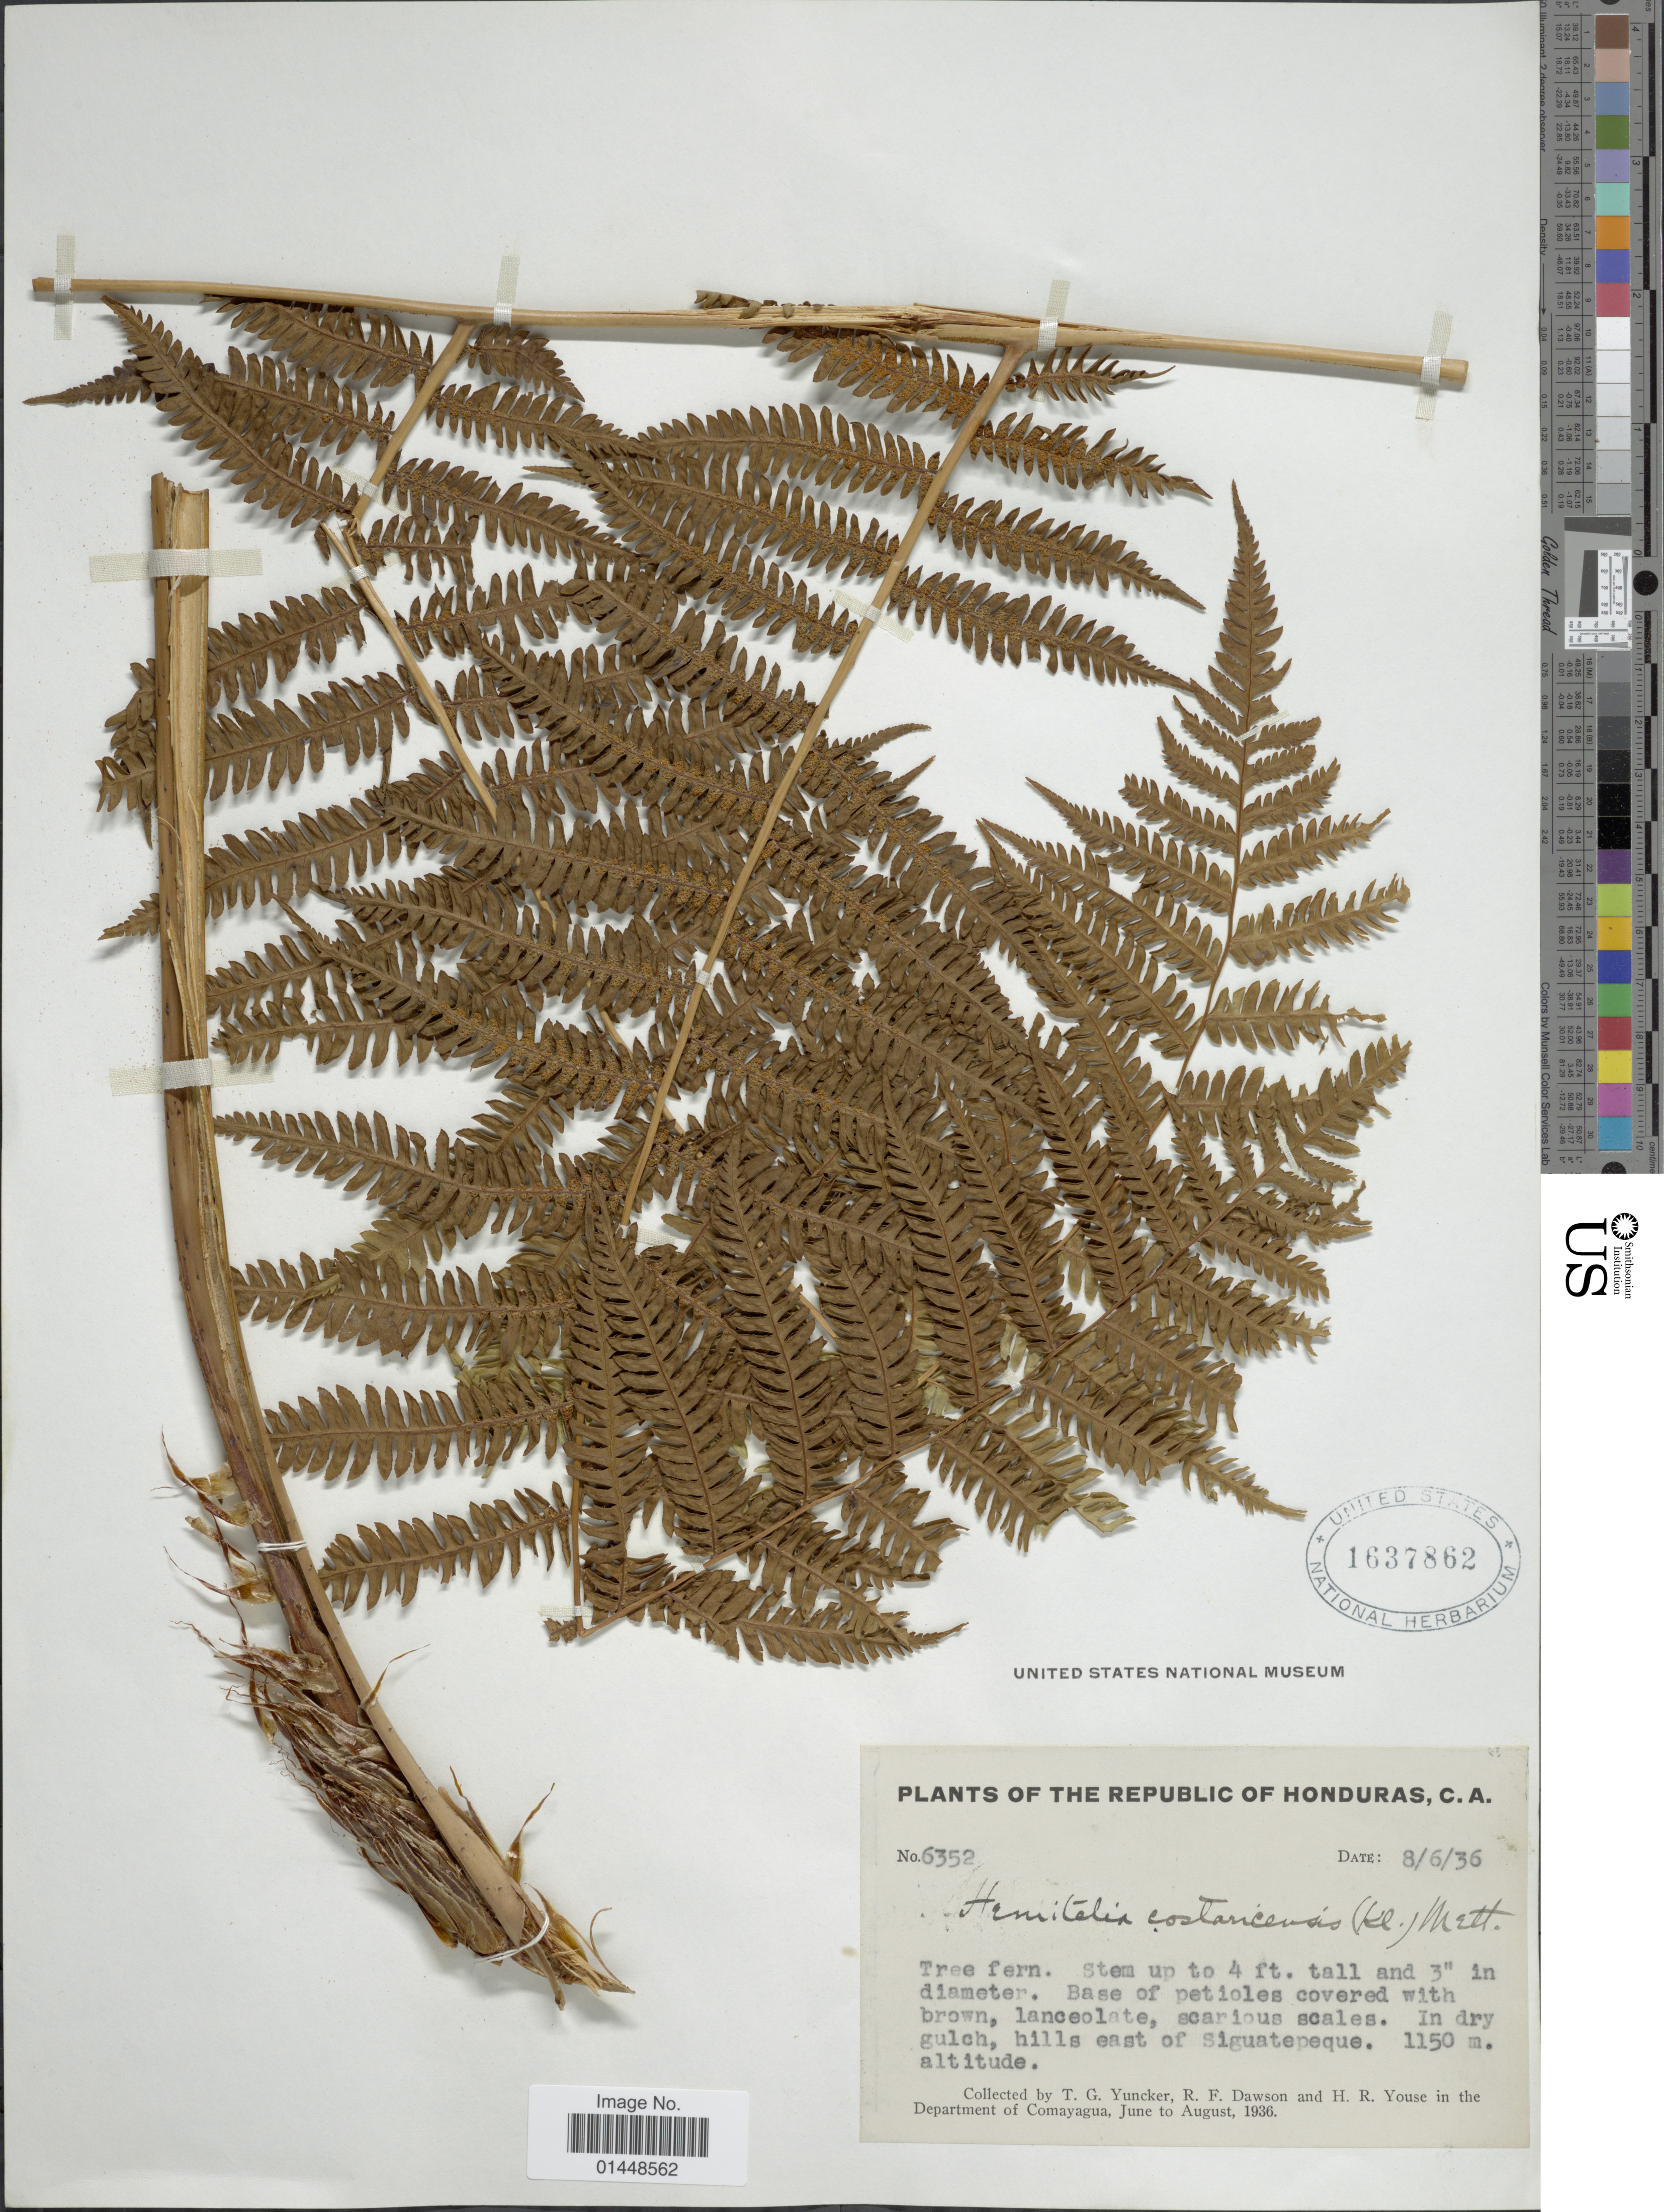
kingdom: Plantae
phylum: Tracheophyta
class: Polypodiopsida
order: Cyatheales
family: Cyatheaceae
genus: Cyathea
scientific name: Cyathea costaricensis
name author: (Kuhn) Domin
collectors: T. G. Yuncker & R. F. Dawson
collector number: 6352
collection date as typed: Transcribed d/m/y: 8/6/36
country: Honduras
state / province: Comayagua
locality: In dry gulch, hills east of Siguatepeque. In the Department of Comayagua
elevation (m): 1150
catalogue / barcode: US 1637862